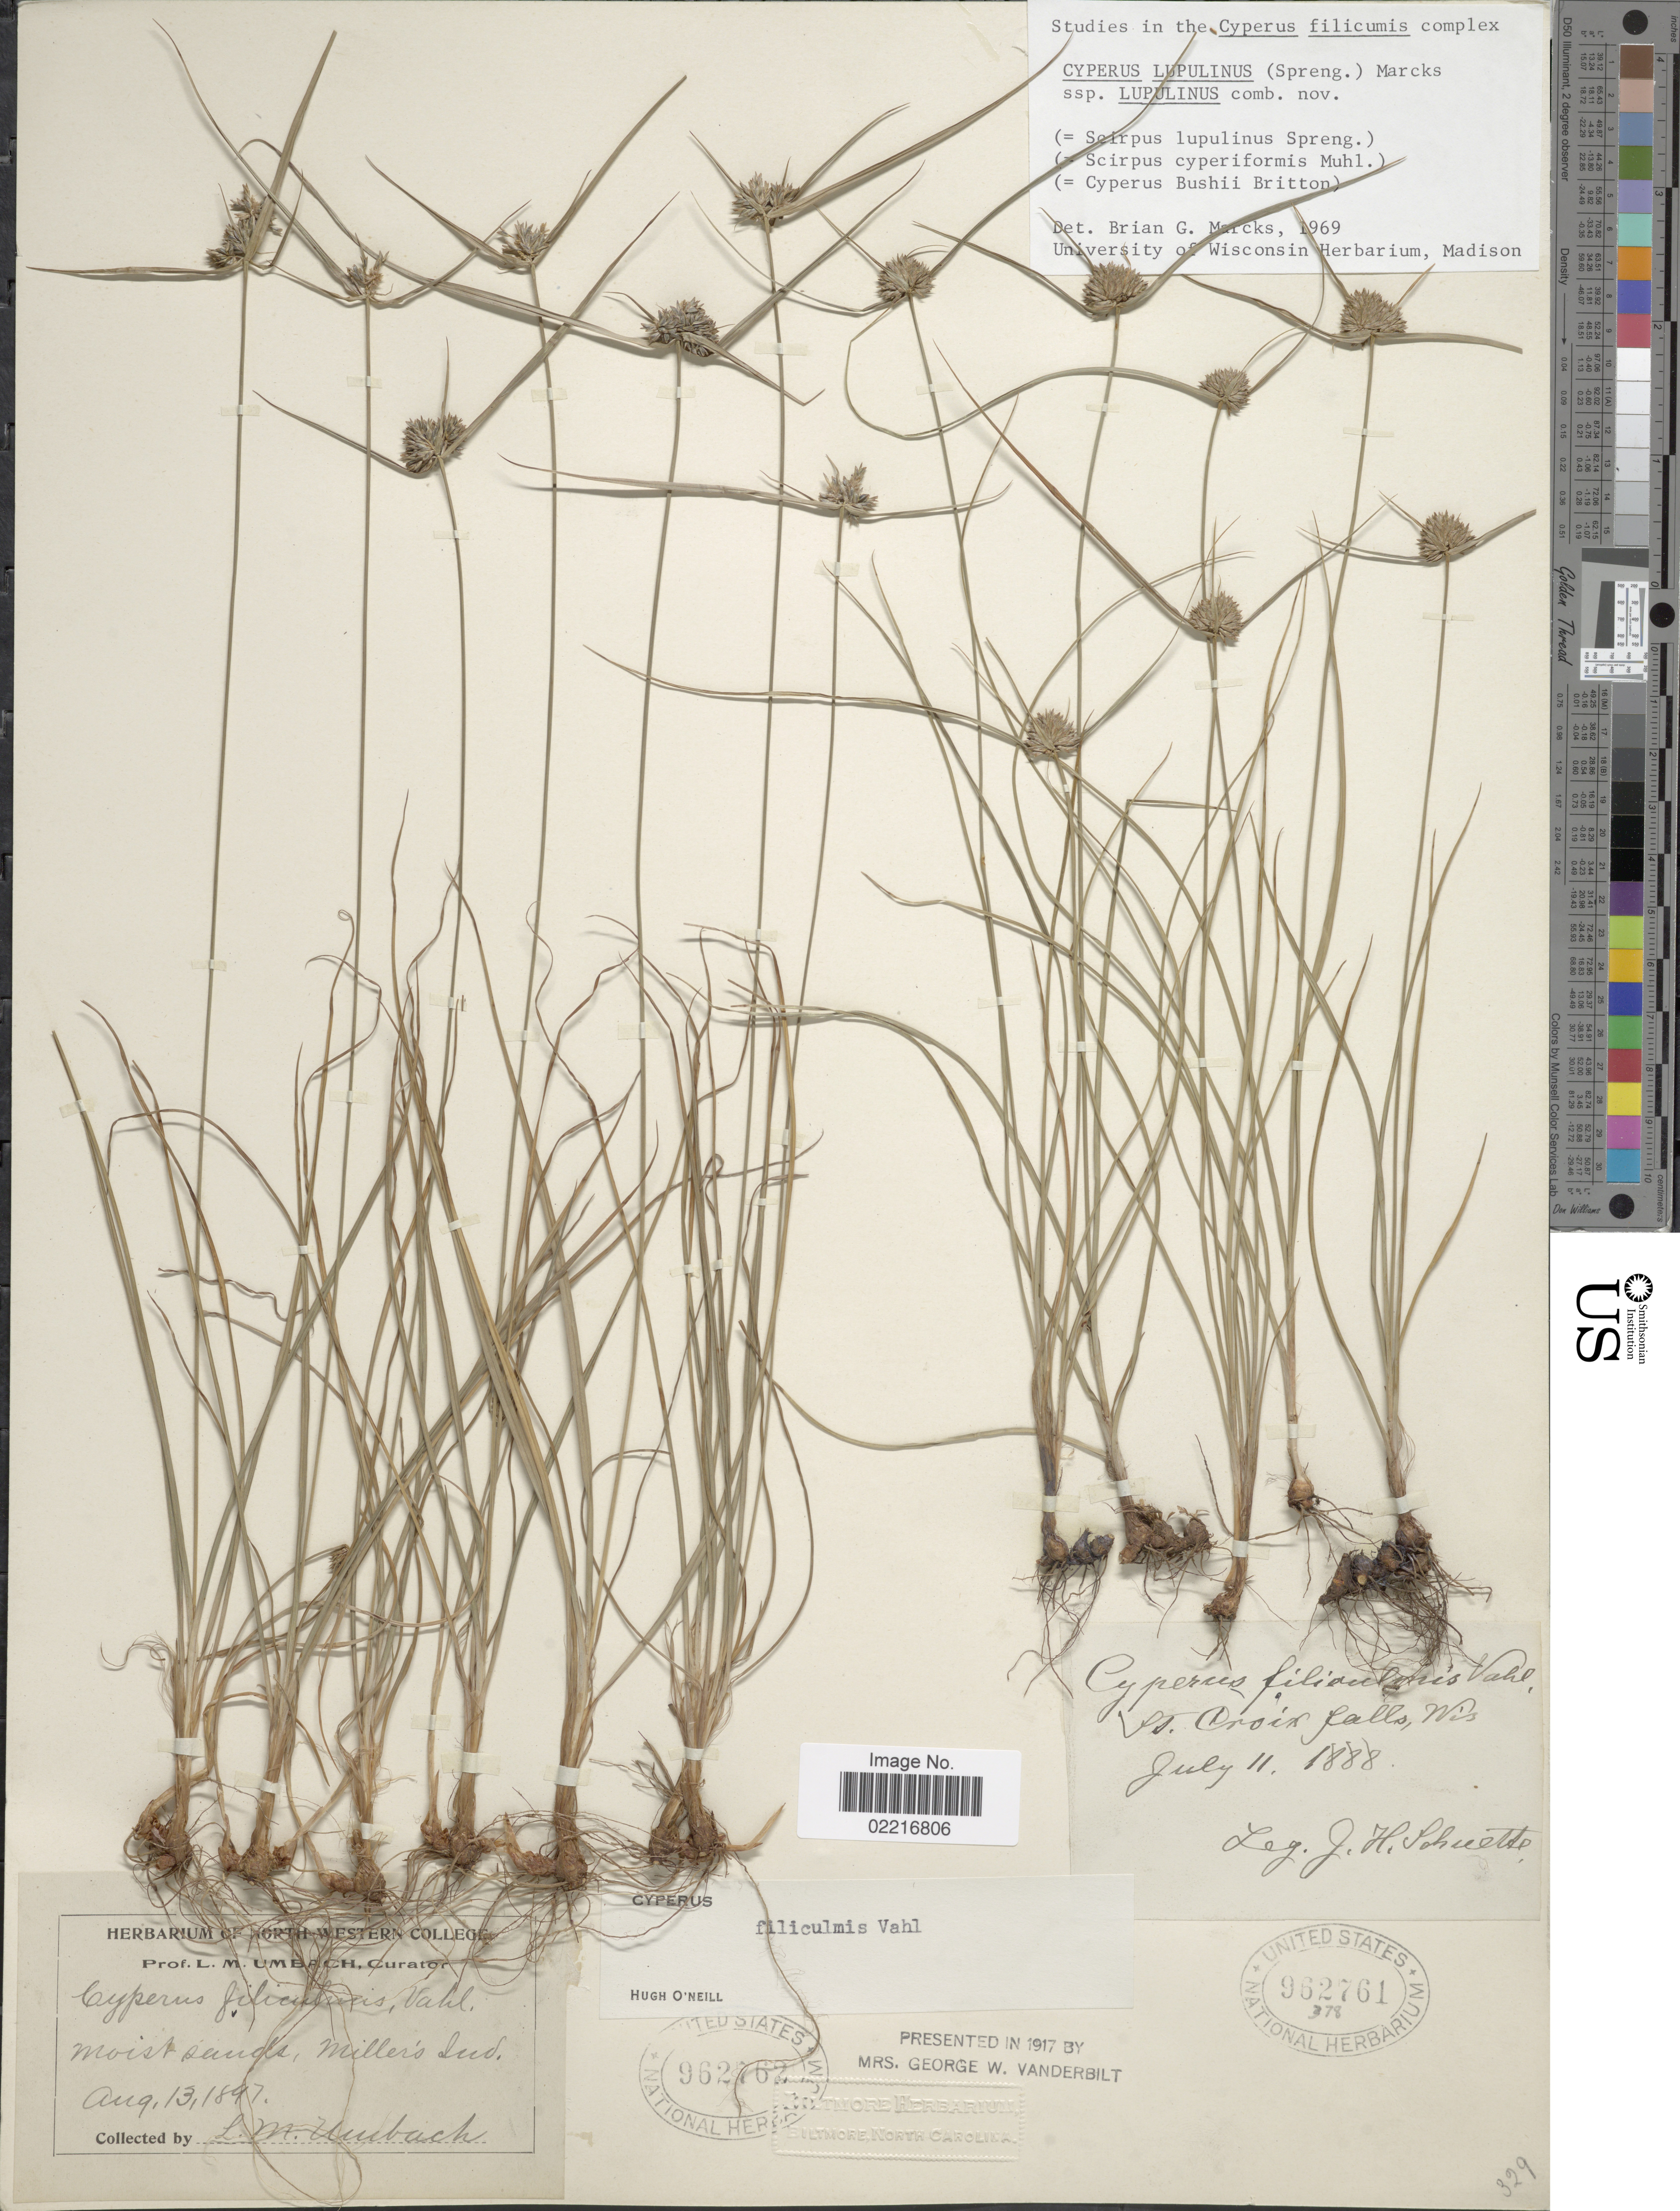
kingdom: Plantae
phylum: Tracheophyta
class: Liliopsida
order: Poales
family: Cyperaceae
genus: Cyperus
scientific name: Cyperus lupulinus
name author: (Spreng.) Marcks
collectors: J. H. Schuette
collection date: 1888-07-11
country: United States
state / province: Wisconsin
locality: St. Croix falls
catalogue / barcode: US 962761-2